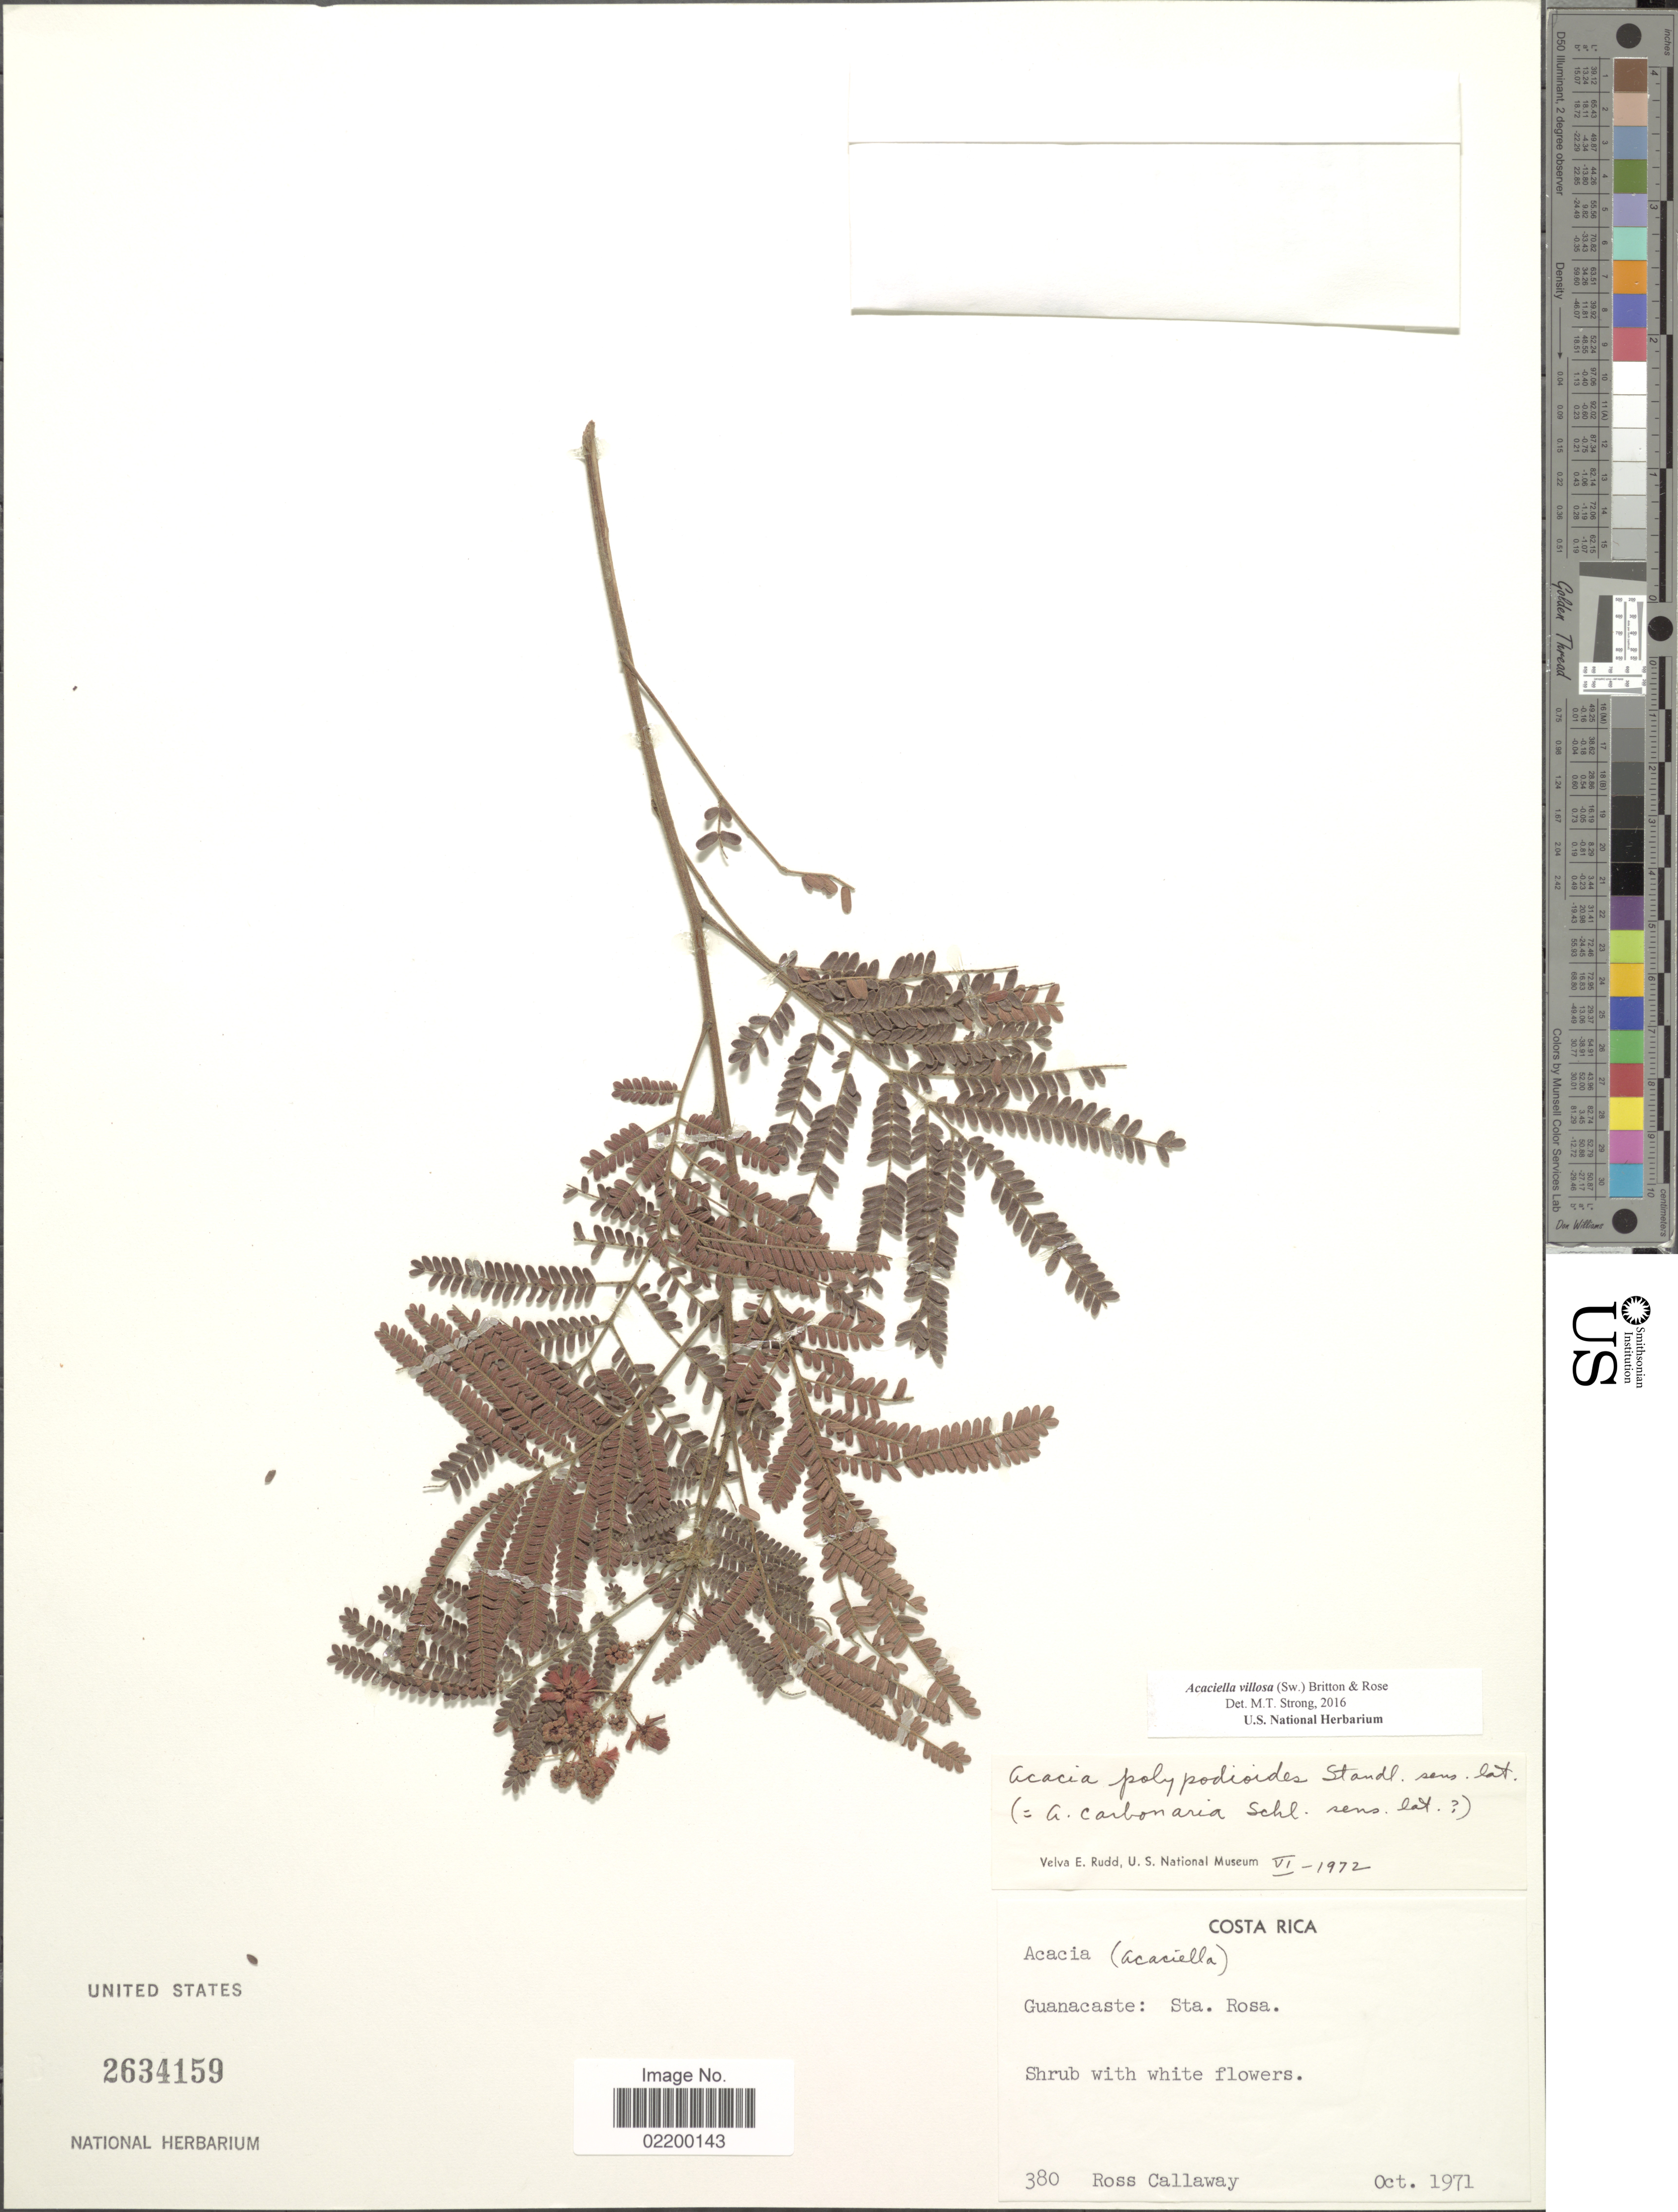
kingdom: Plantae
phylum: Tracheophyta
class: Magnoliopsida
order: Fabales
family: Fabaceae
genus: Acaciella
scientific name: Acaciella villosa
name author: (Sw.) Britton & Rose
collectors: R. Callaway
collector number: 380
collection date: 1971-10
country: Costa Rica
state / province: Guanacaste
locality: Guanacaste: Sta. Rosa.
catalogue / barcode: US 2634159